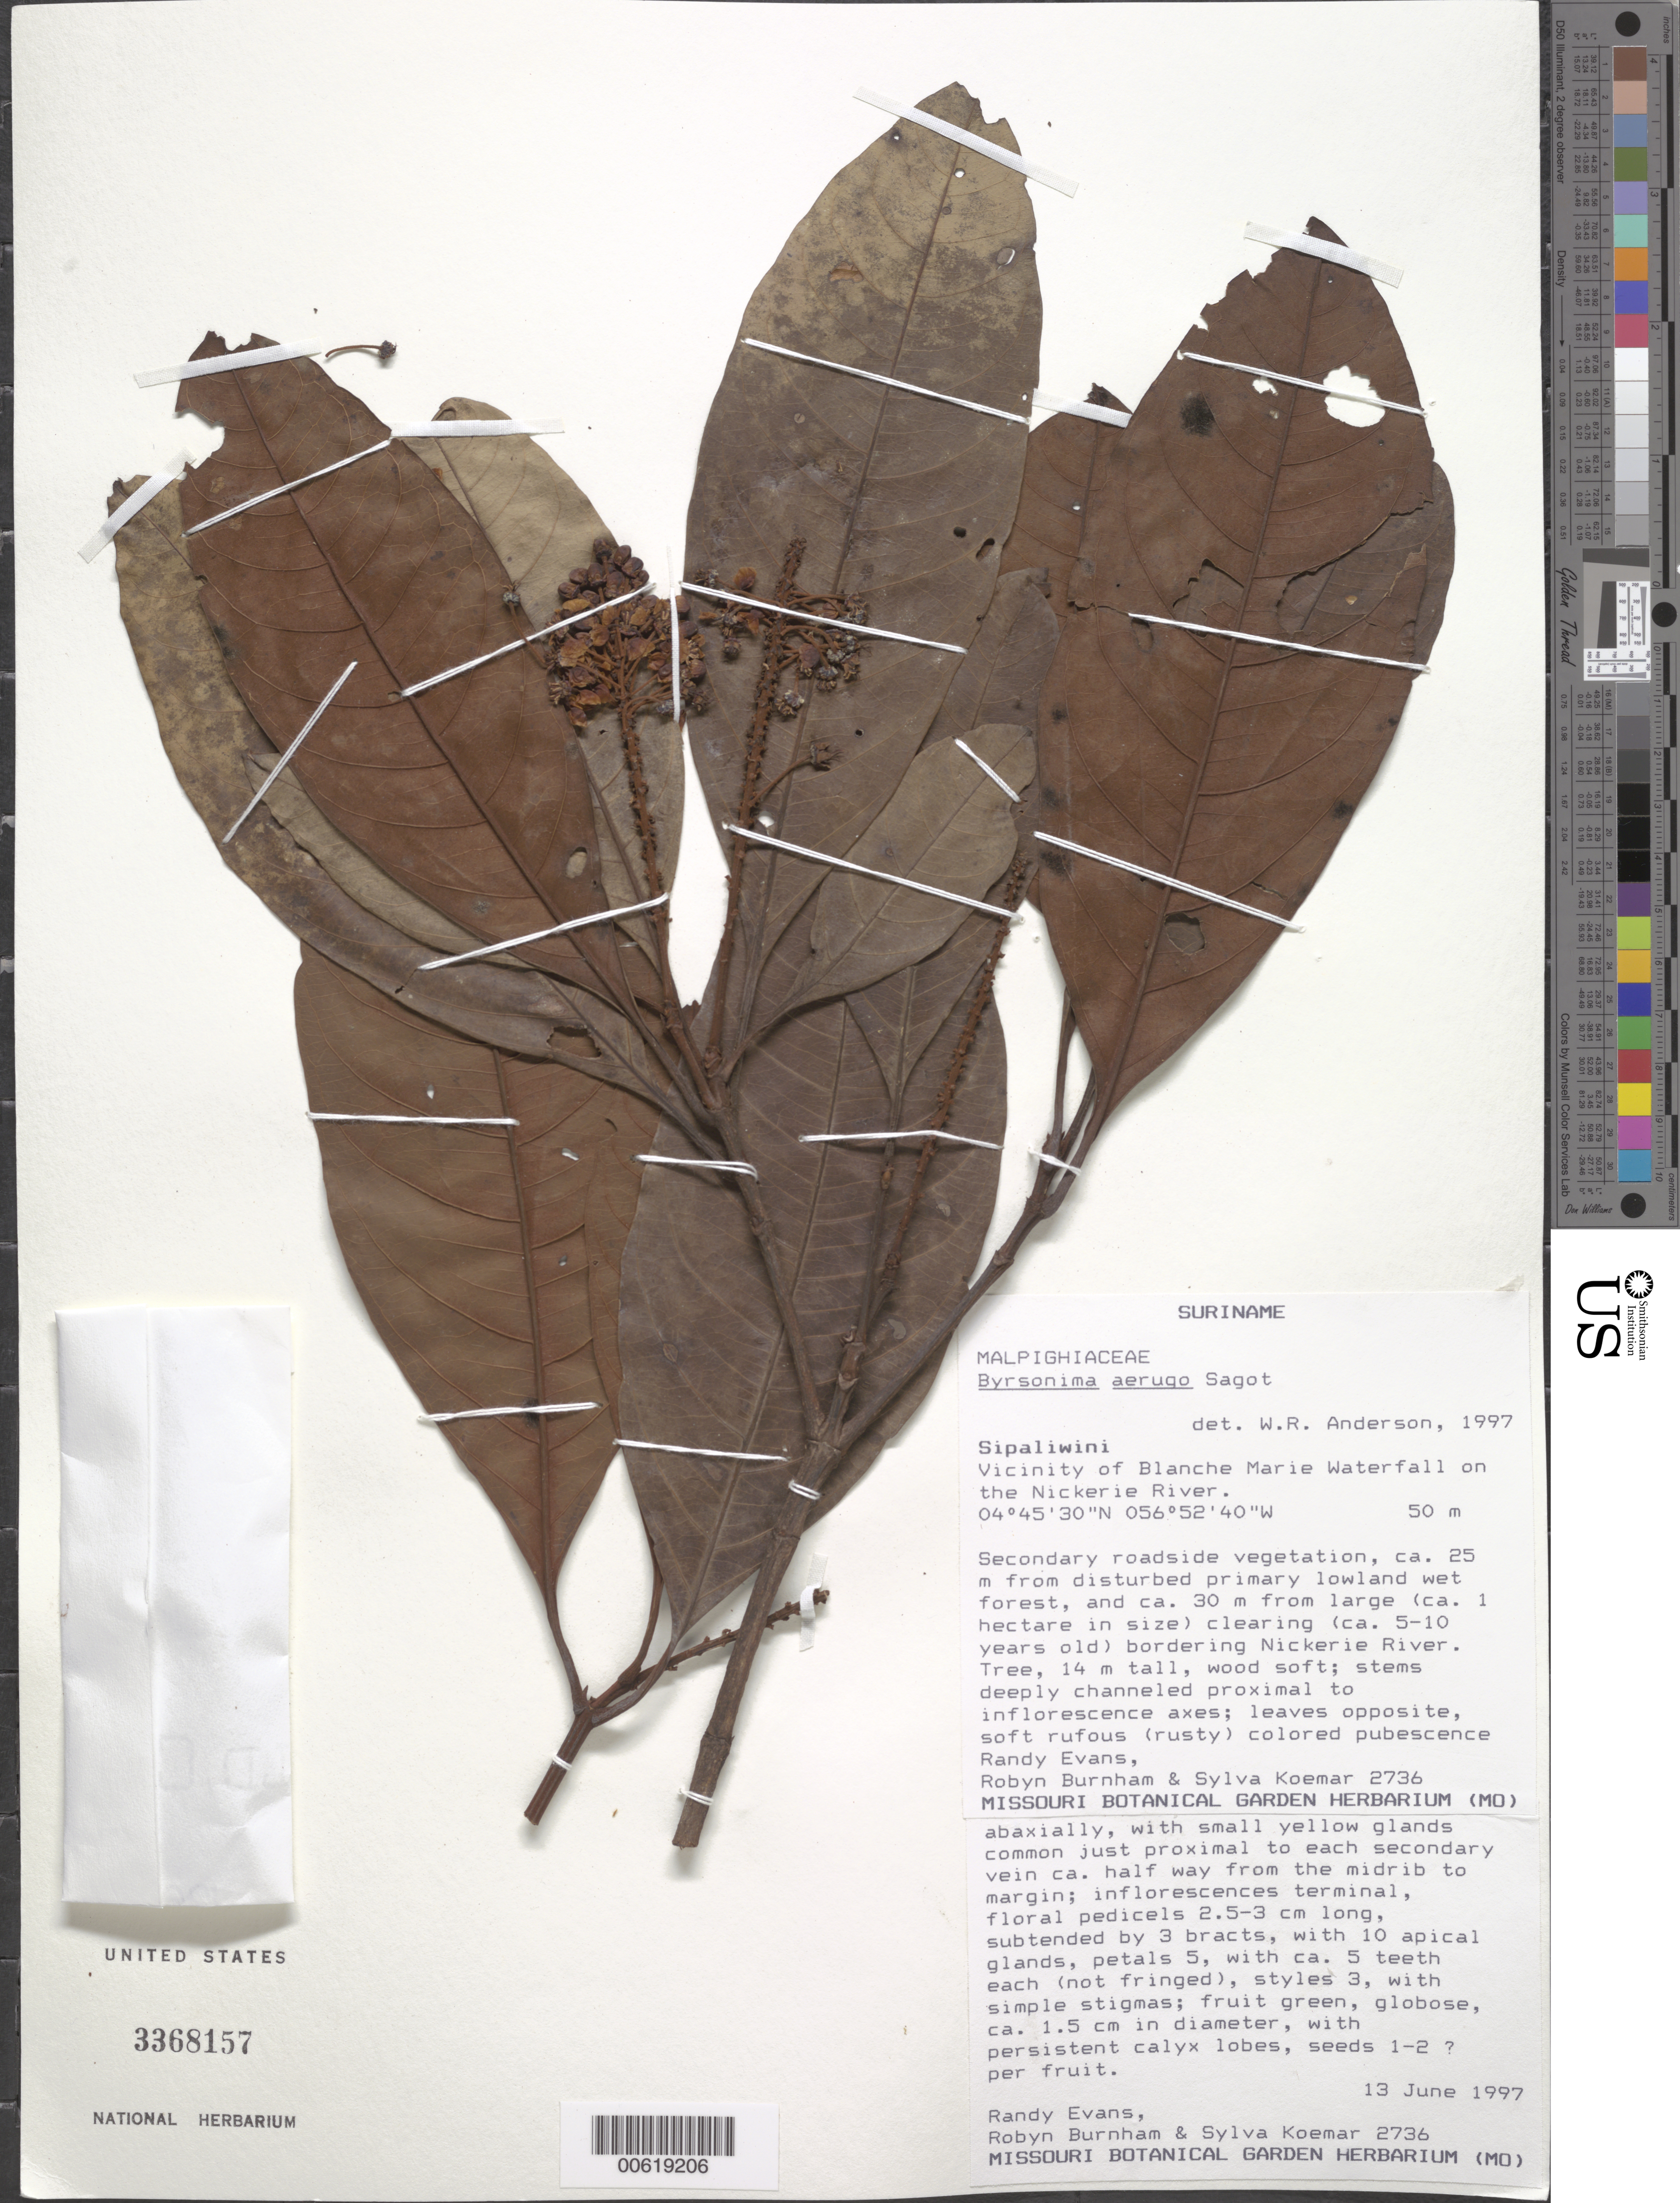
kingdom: Plantae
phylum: Tracheophyta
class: Magnoliopsida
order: Malpighiales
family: Malpighiaceae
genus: Byrsonima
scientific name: Byrsonima aerugo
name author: Sagot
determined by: Anderson, W. R., (MICH), University of Michigan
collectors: R. Evans, R. Burnham & S. Koemar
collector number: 2736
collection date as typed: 13-Jun-97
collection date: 1997-06-13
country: Suriname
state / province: Sipaliwini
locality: Blanche Marie Waterfall, vic., on Nickerie R.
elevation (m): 50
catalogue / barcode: US 3368157